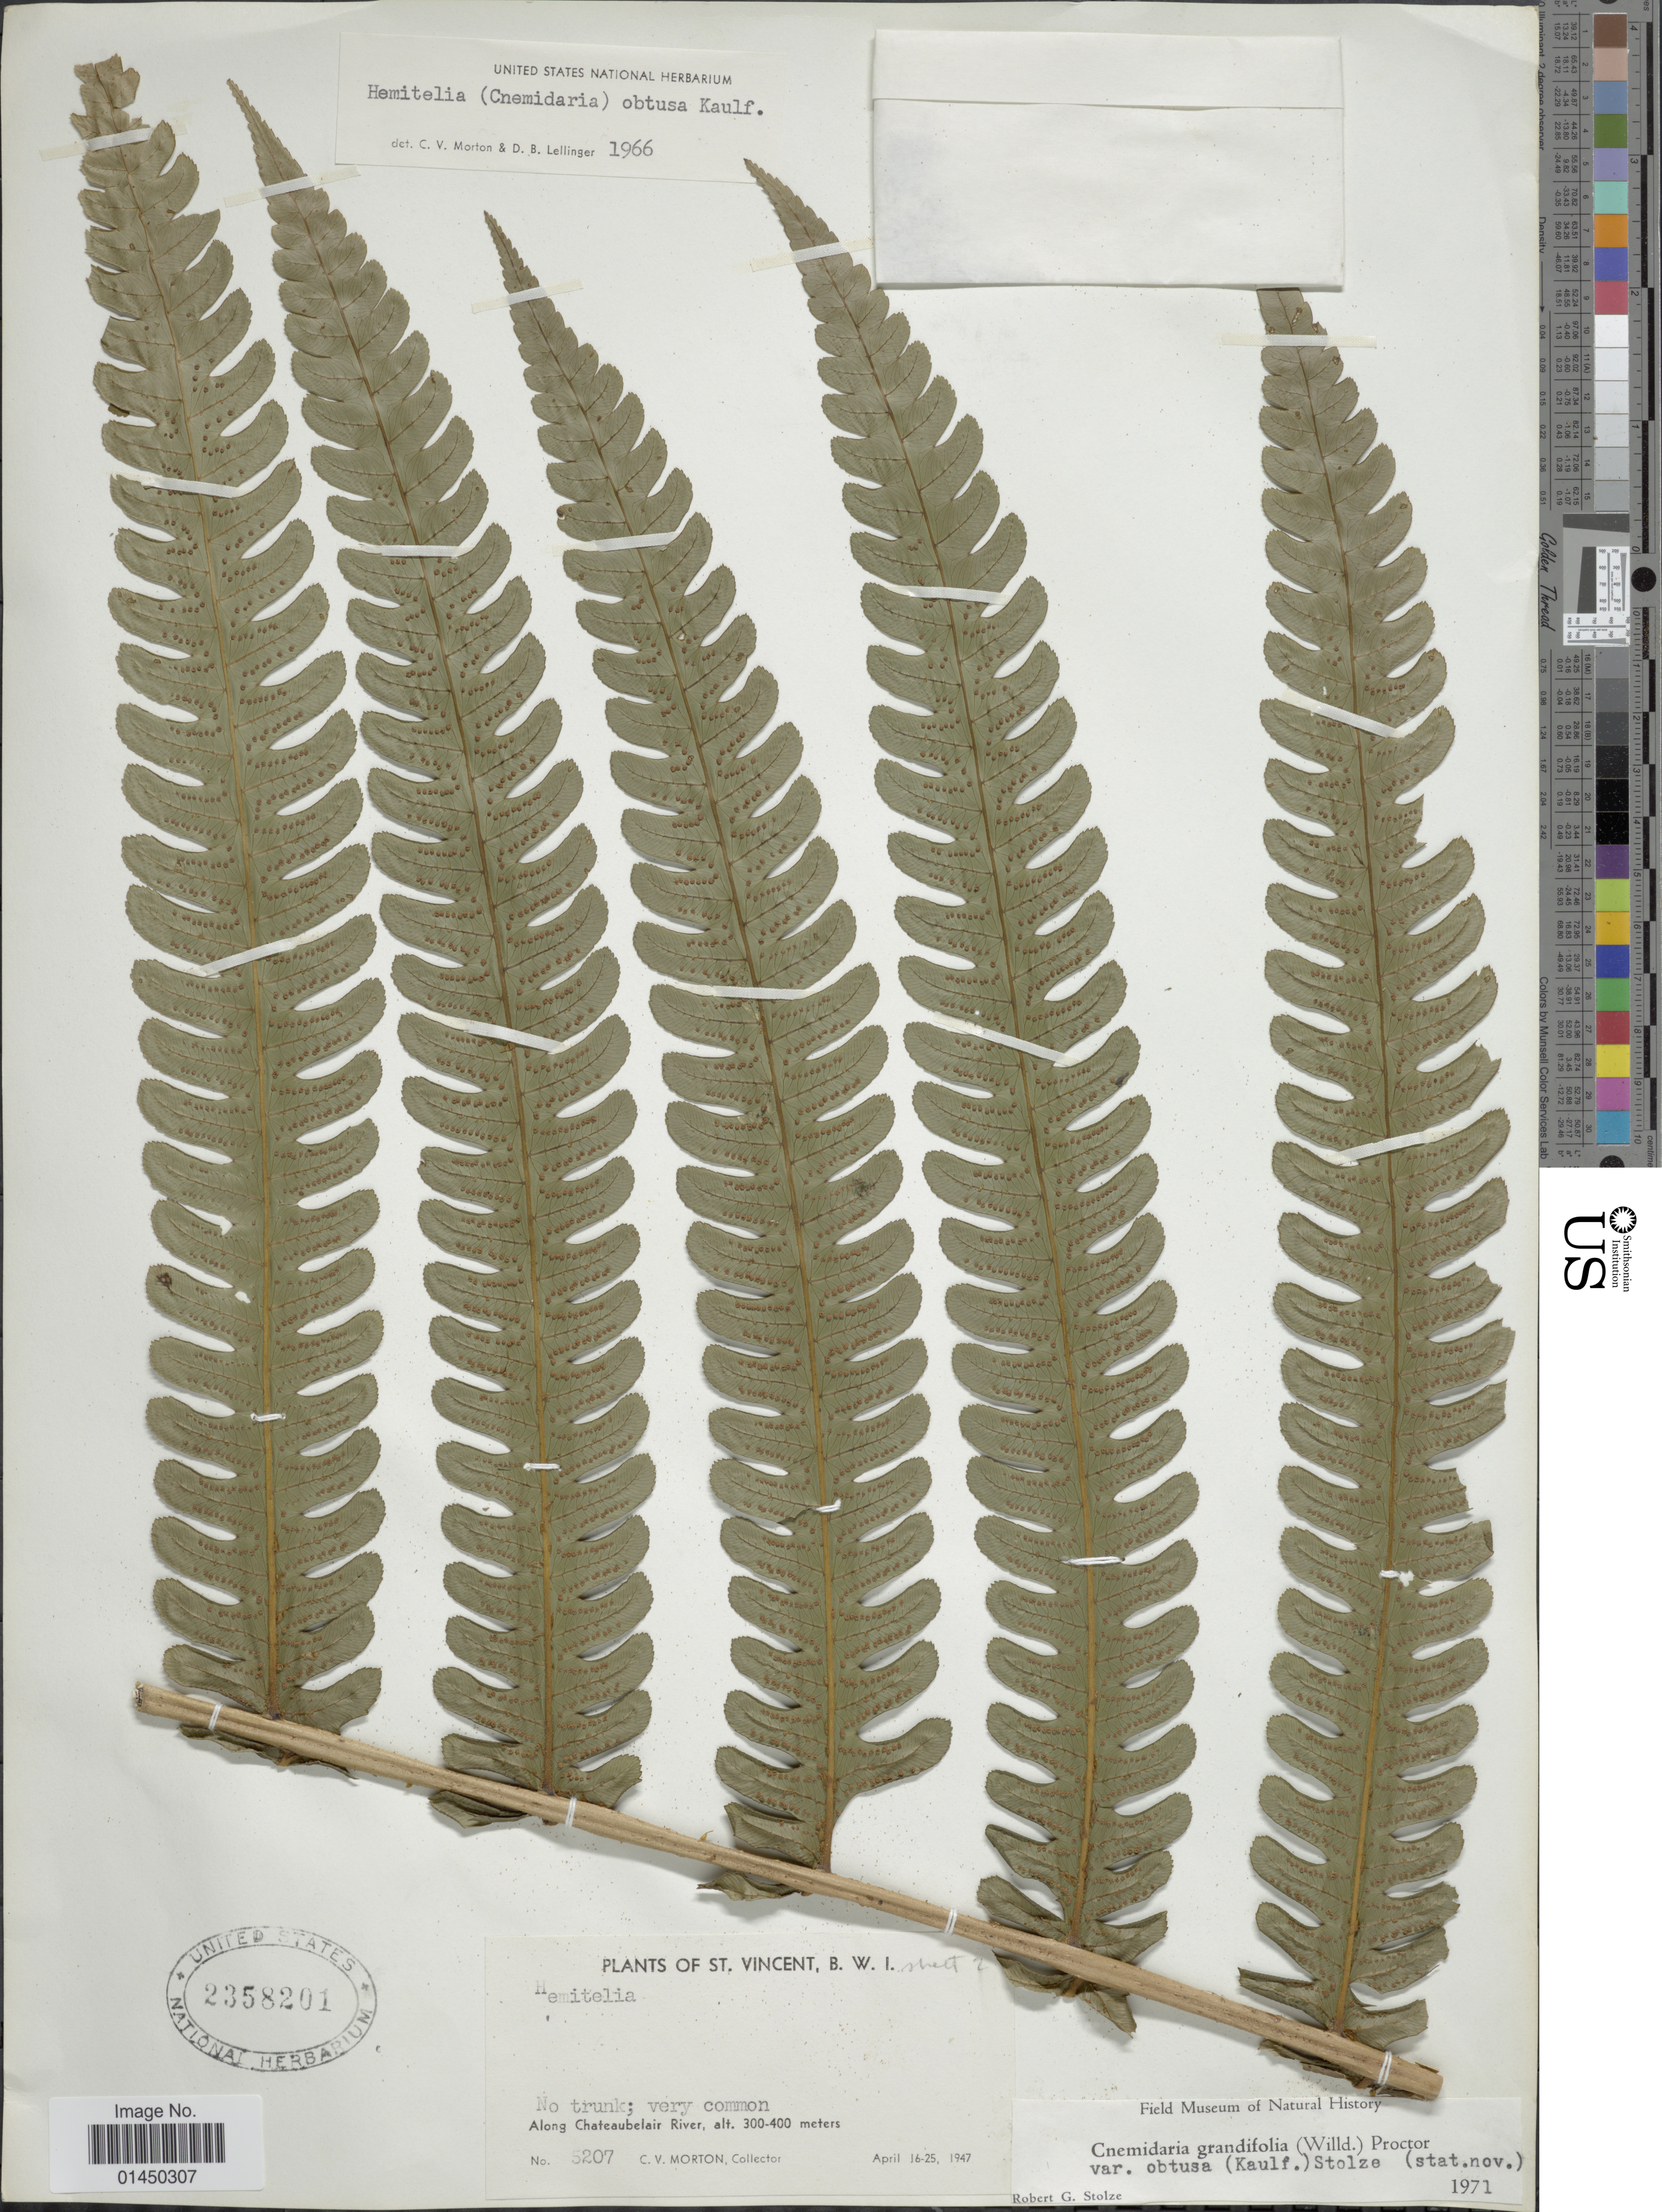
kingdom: Plantae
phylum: Tracheophyta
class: Polypodiopsida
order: Cyatheales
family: Cyatheaceae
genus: Cyathea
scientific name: Cyathea grandifolia var. obtusa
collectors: C. V. Morton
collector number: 5207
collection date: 1947-04-16/1947-04-25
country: St. Vincent - Grenadines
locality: St. Vincent, along Chateaubelair River.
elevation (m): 300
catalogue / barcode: US 2358201